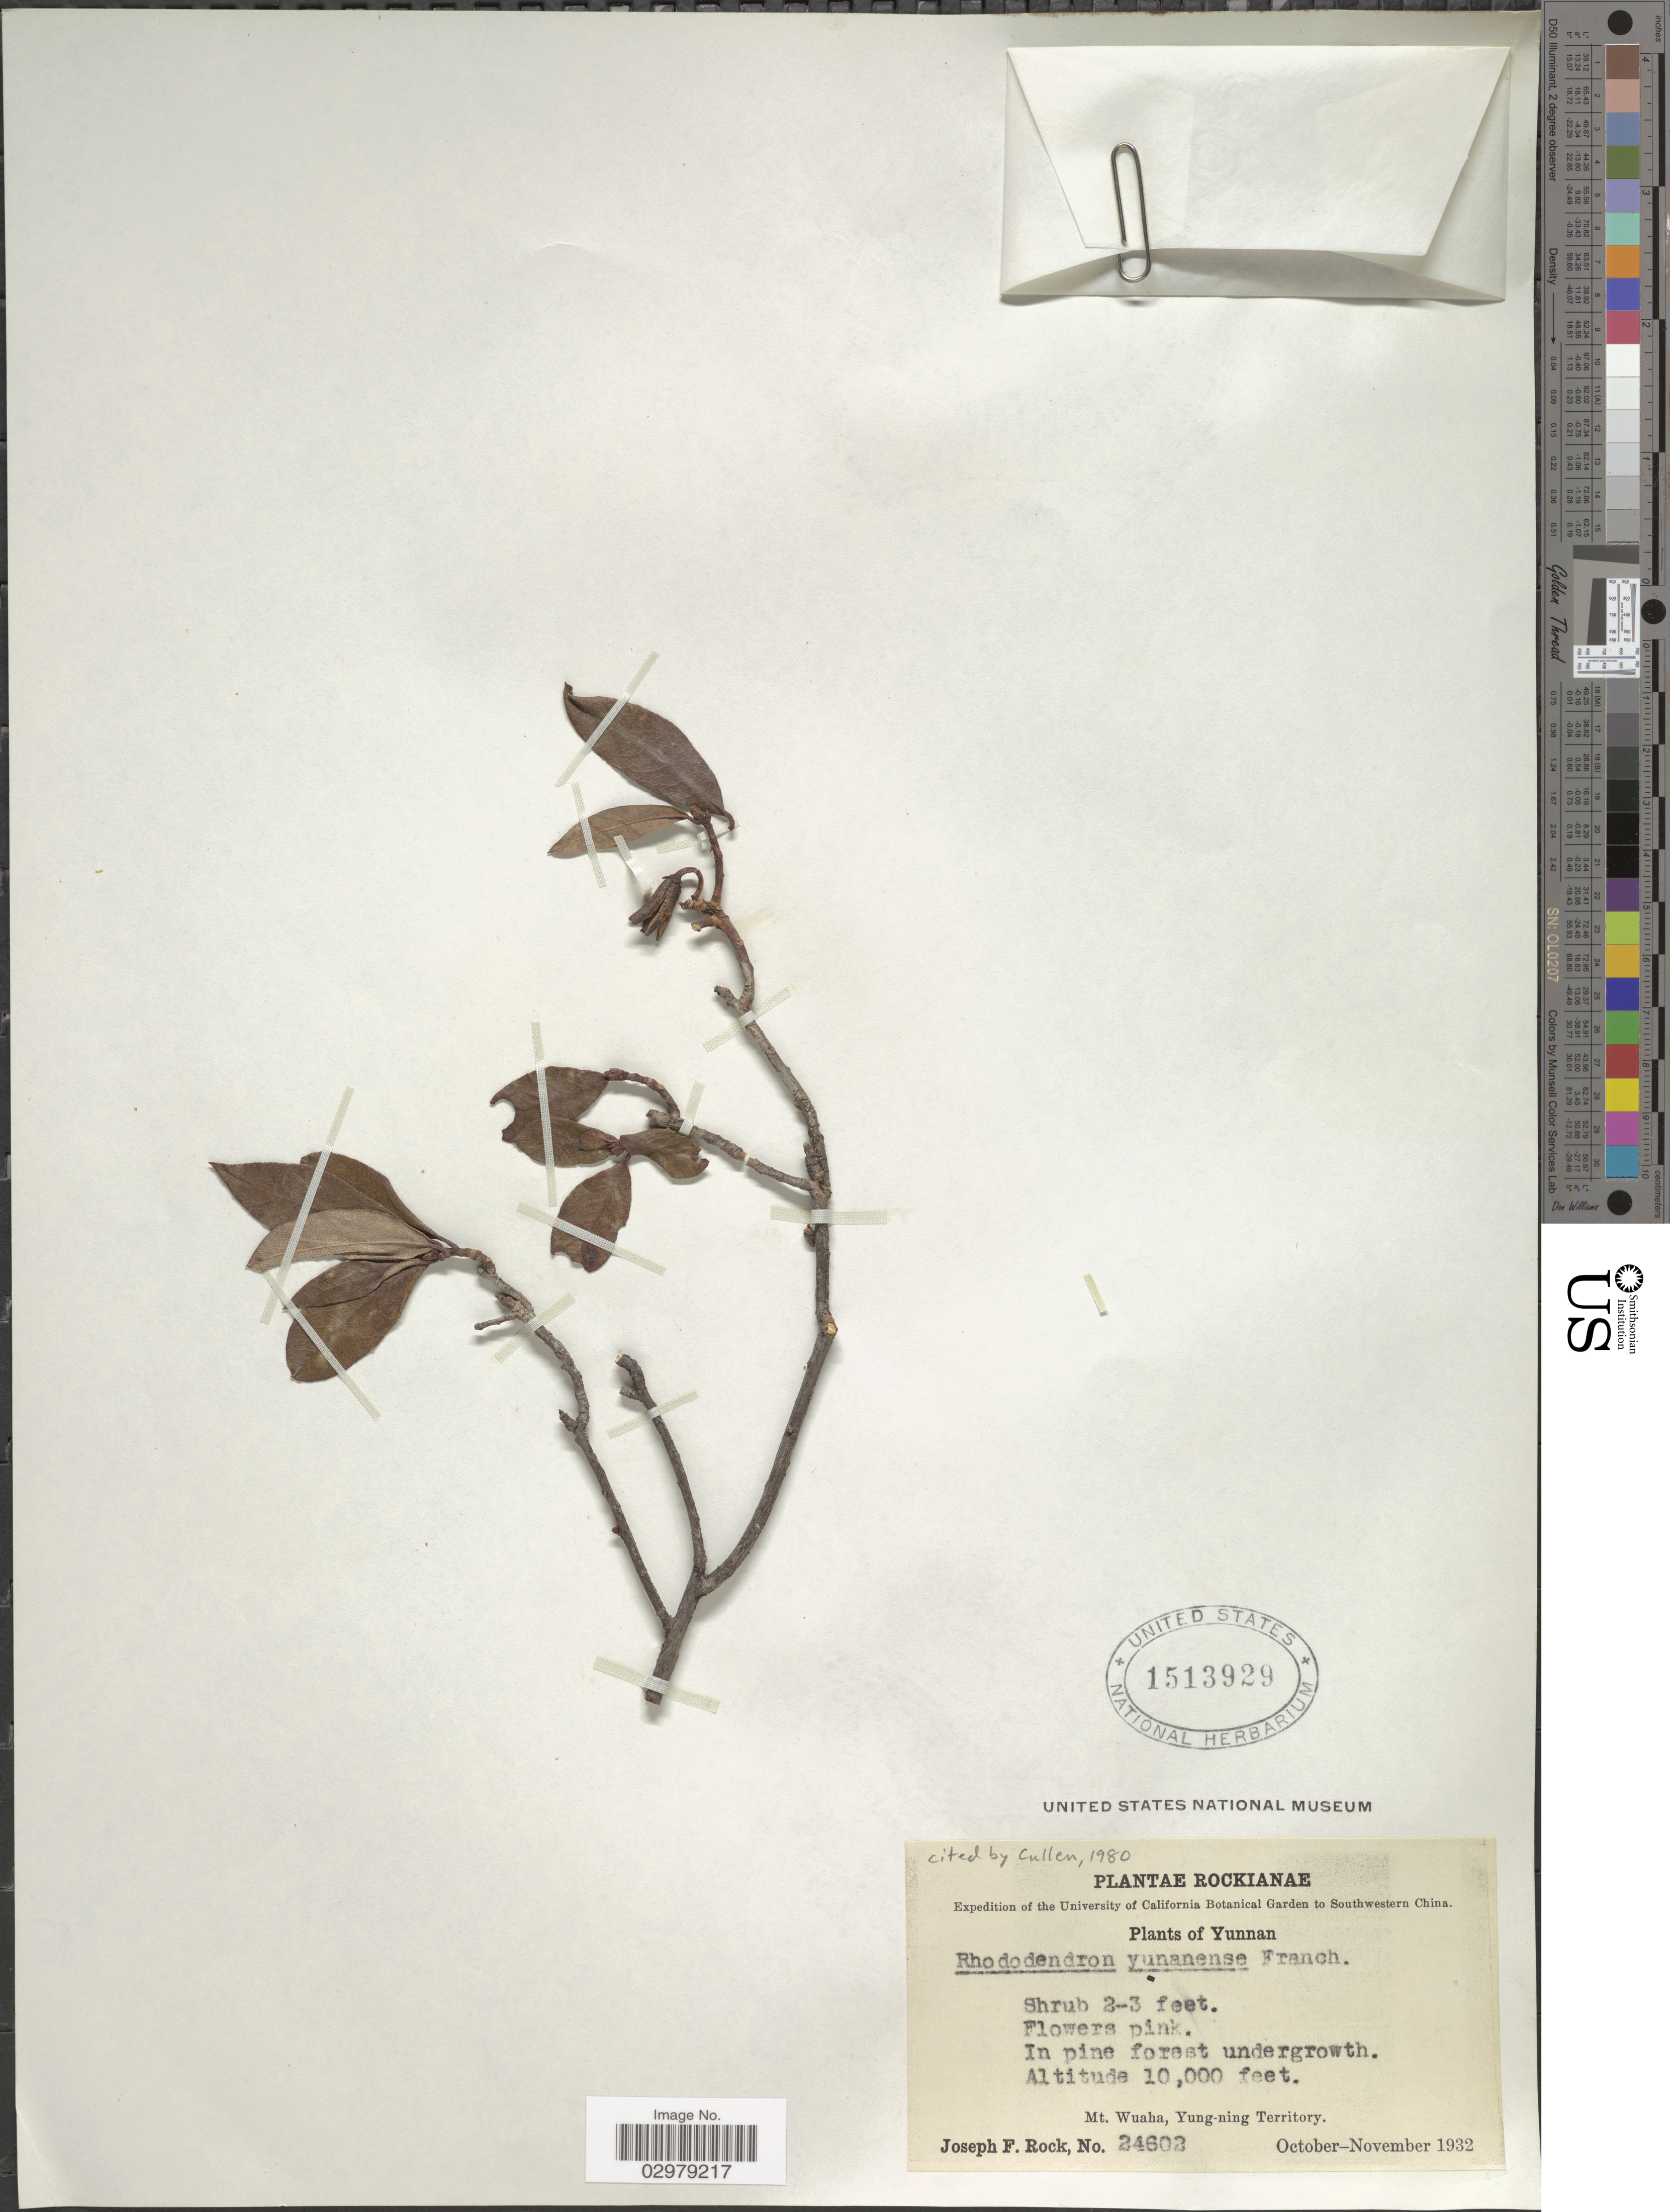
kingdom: Plantae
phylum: Tracheophyta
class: Magnoliopsida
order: Ericales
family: Ericaceae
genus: Rhododendron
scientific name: Rhododendron yunnanense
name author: Franch.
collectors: J. F. Rock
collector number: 24602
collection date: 1932-10/1932-11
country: China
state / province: Yunnan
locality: Southwestern China. In pine forest undergrowth. Mt. Wuaha, Yung-ning Territory.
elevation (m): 3048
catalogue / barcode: US 1513929